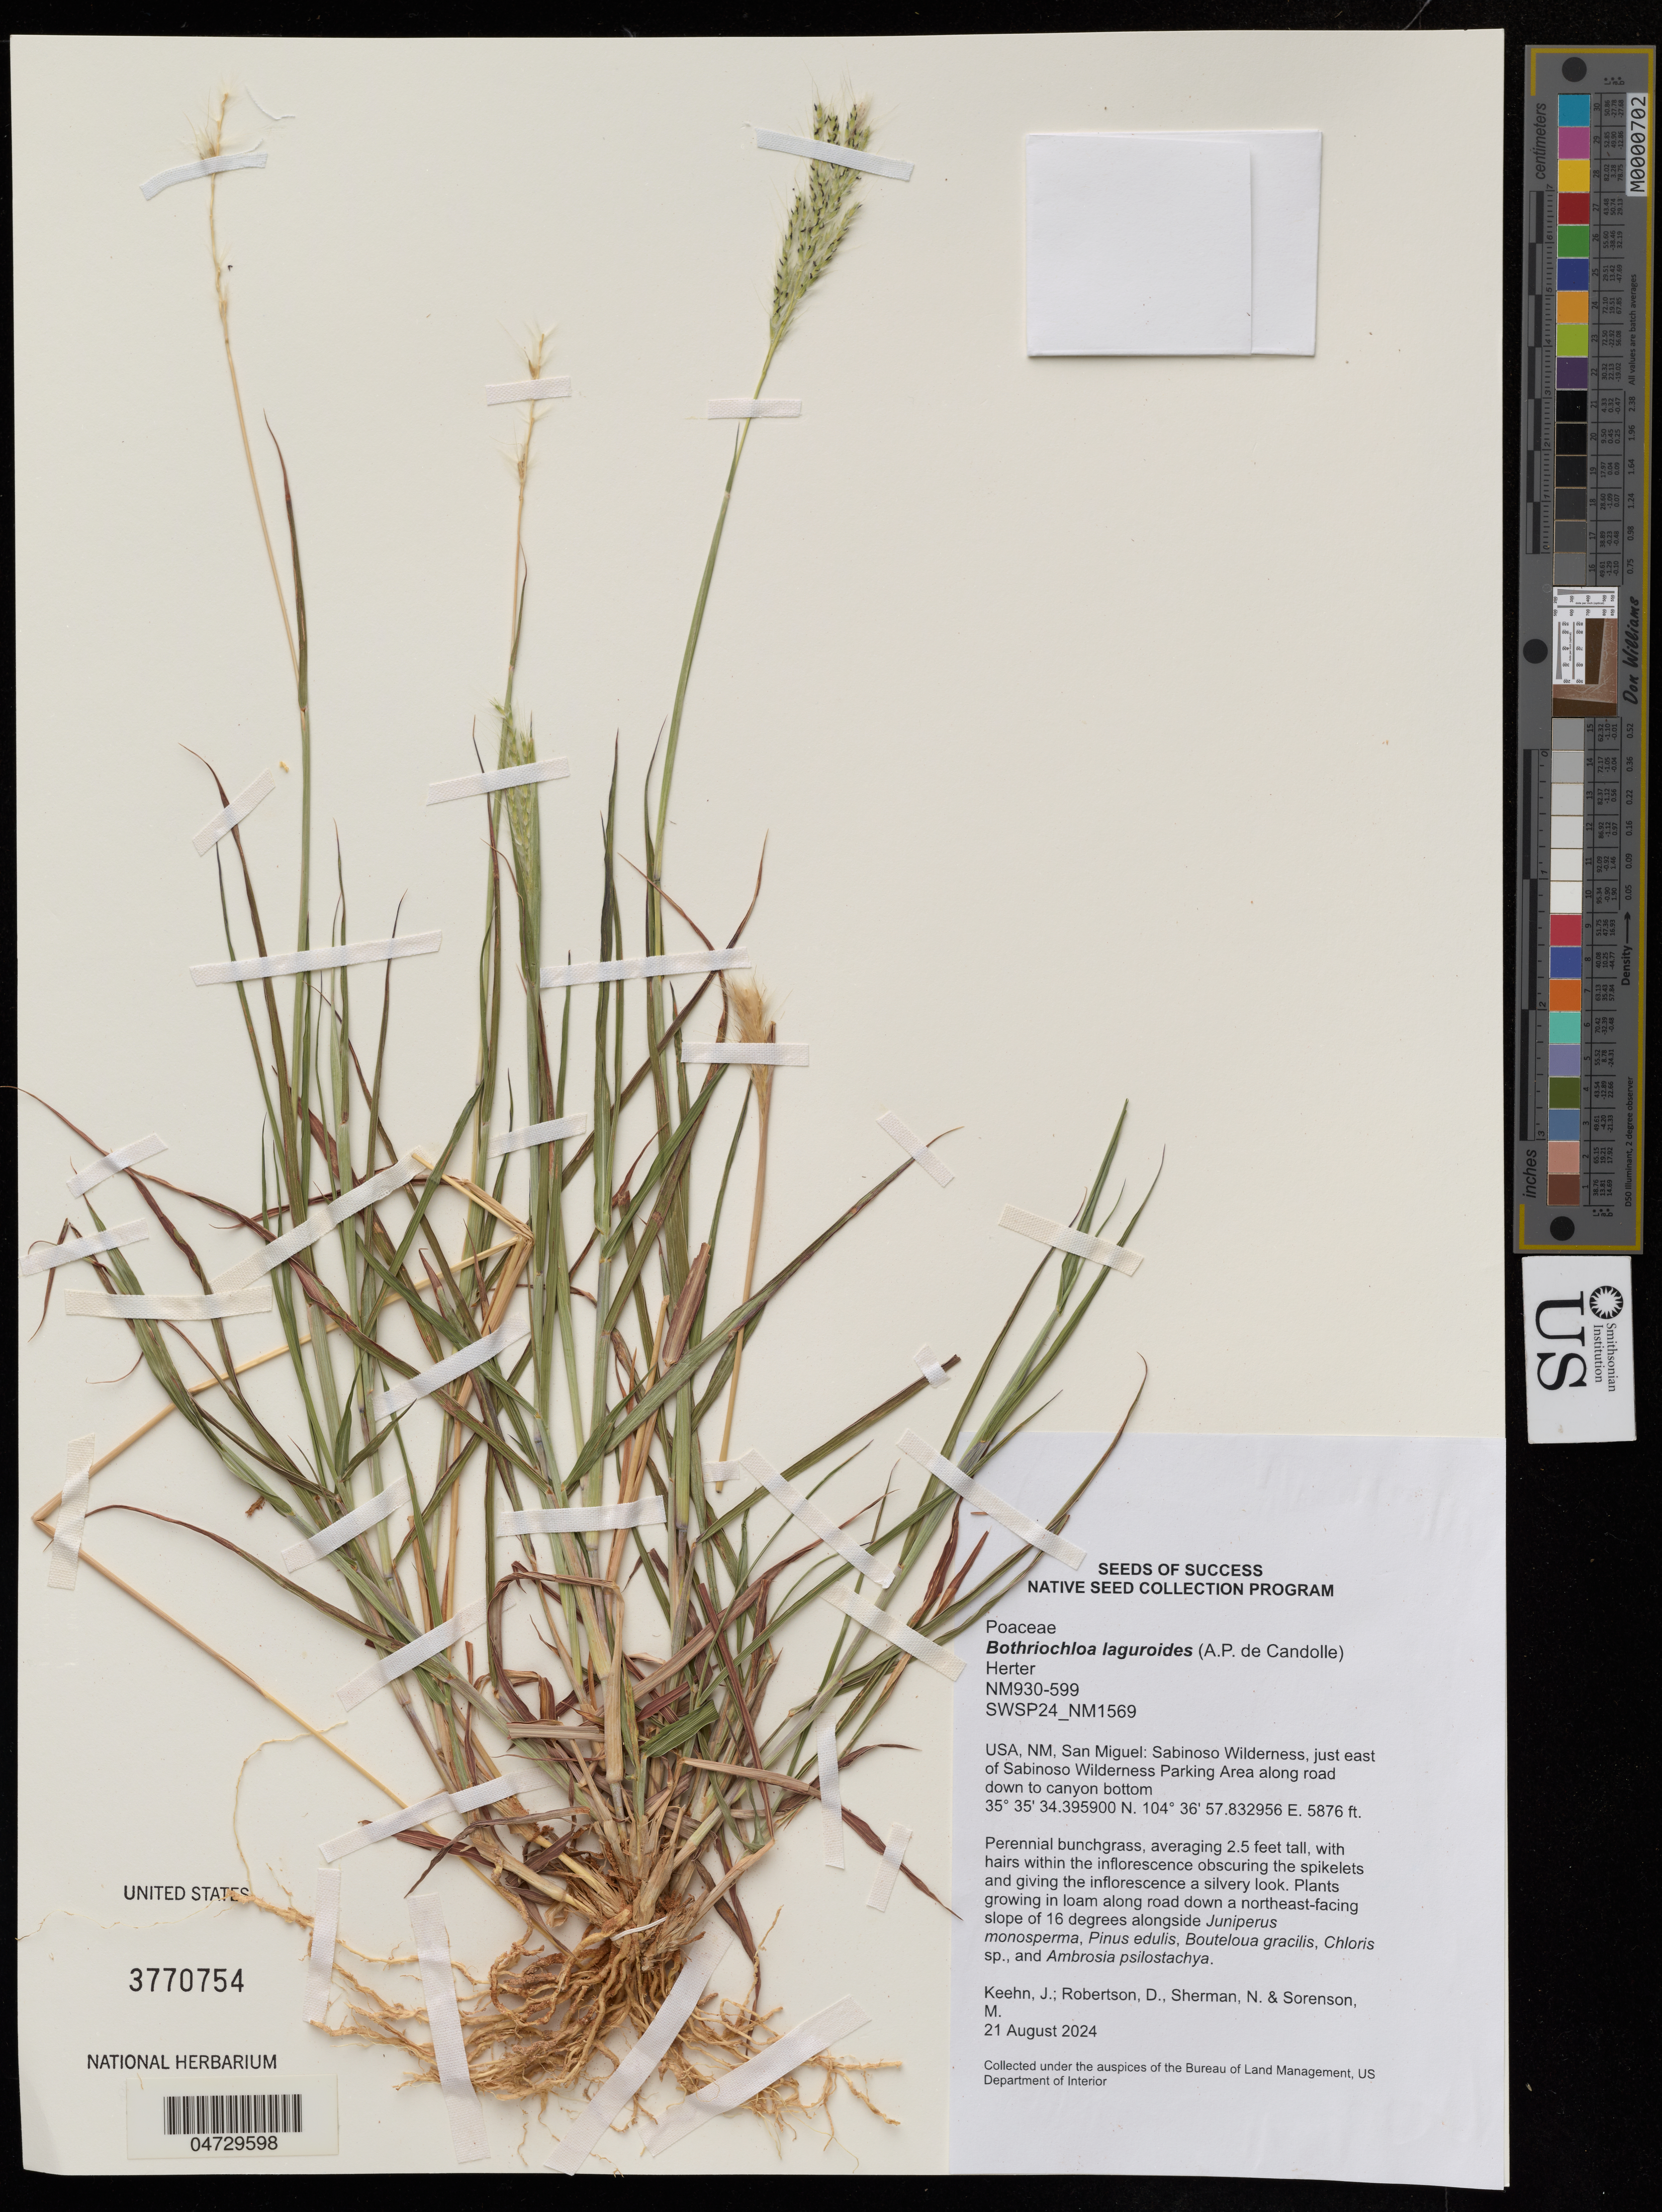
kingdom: Plantae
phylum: Tracheophyta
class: Liliopsida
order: Poales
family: Poaceae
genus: Bothriochloa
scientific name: Bothriochloa laguroides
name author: (DC.) Herter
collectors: J. Keehn, D. Robertson, N. Sherman & M. Sorenson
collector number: NM930-599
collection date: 2024-08-21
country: United States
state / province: New Mexico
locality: San Miguel: Sabinoso Wilderness, just east of Sabinoso Wilderness Parking Area along road down to canyon bottom.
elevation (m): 1791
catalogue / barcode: US 3770754